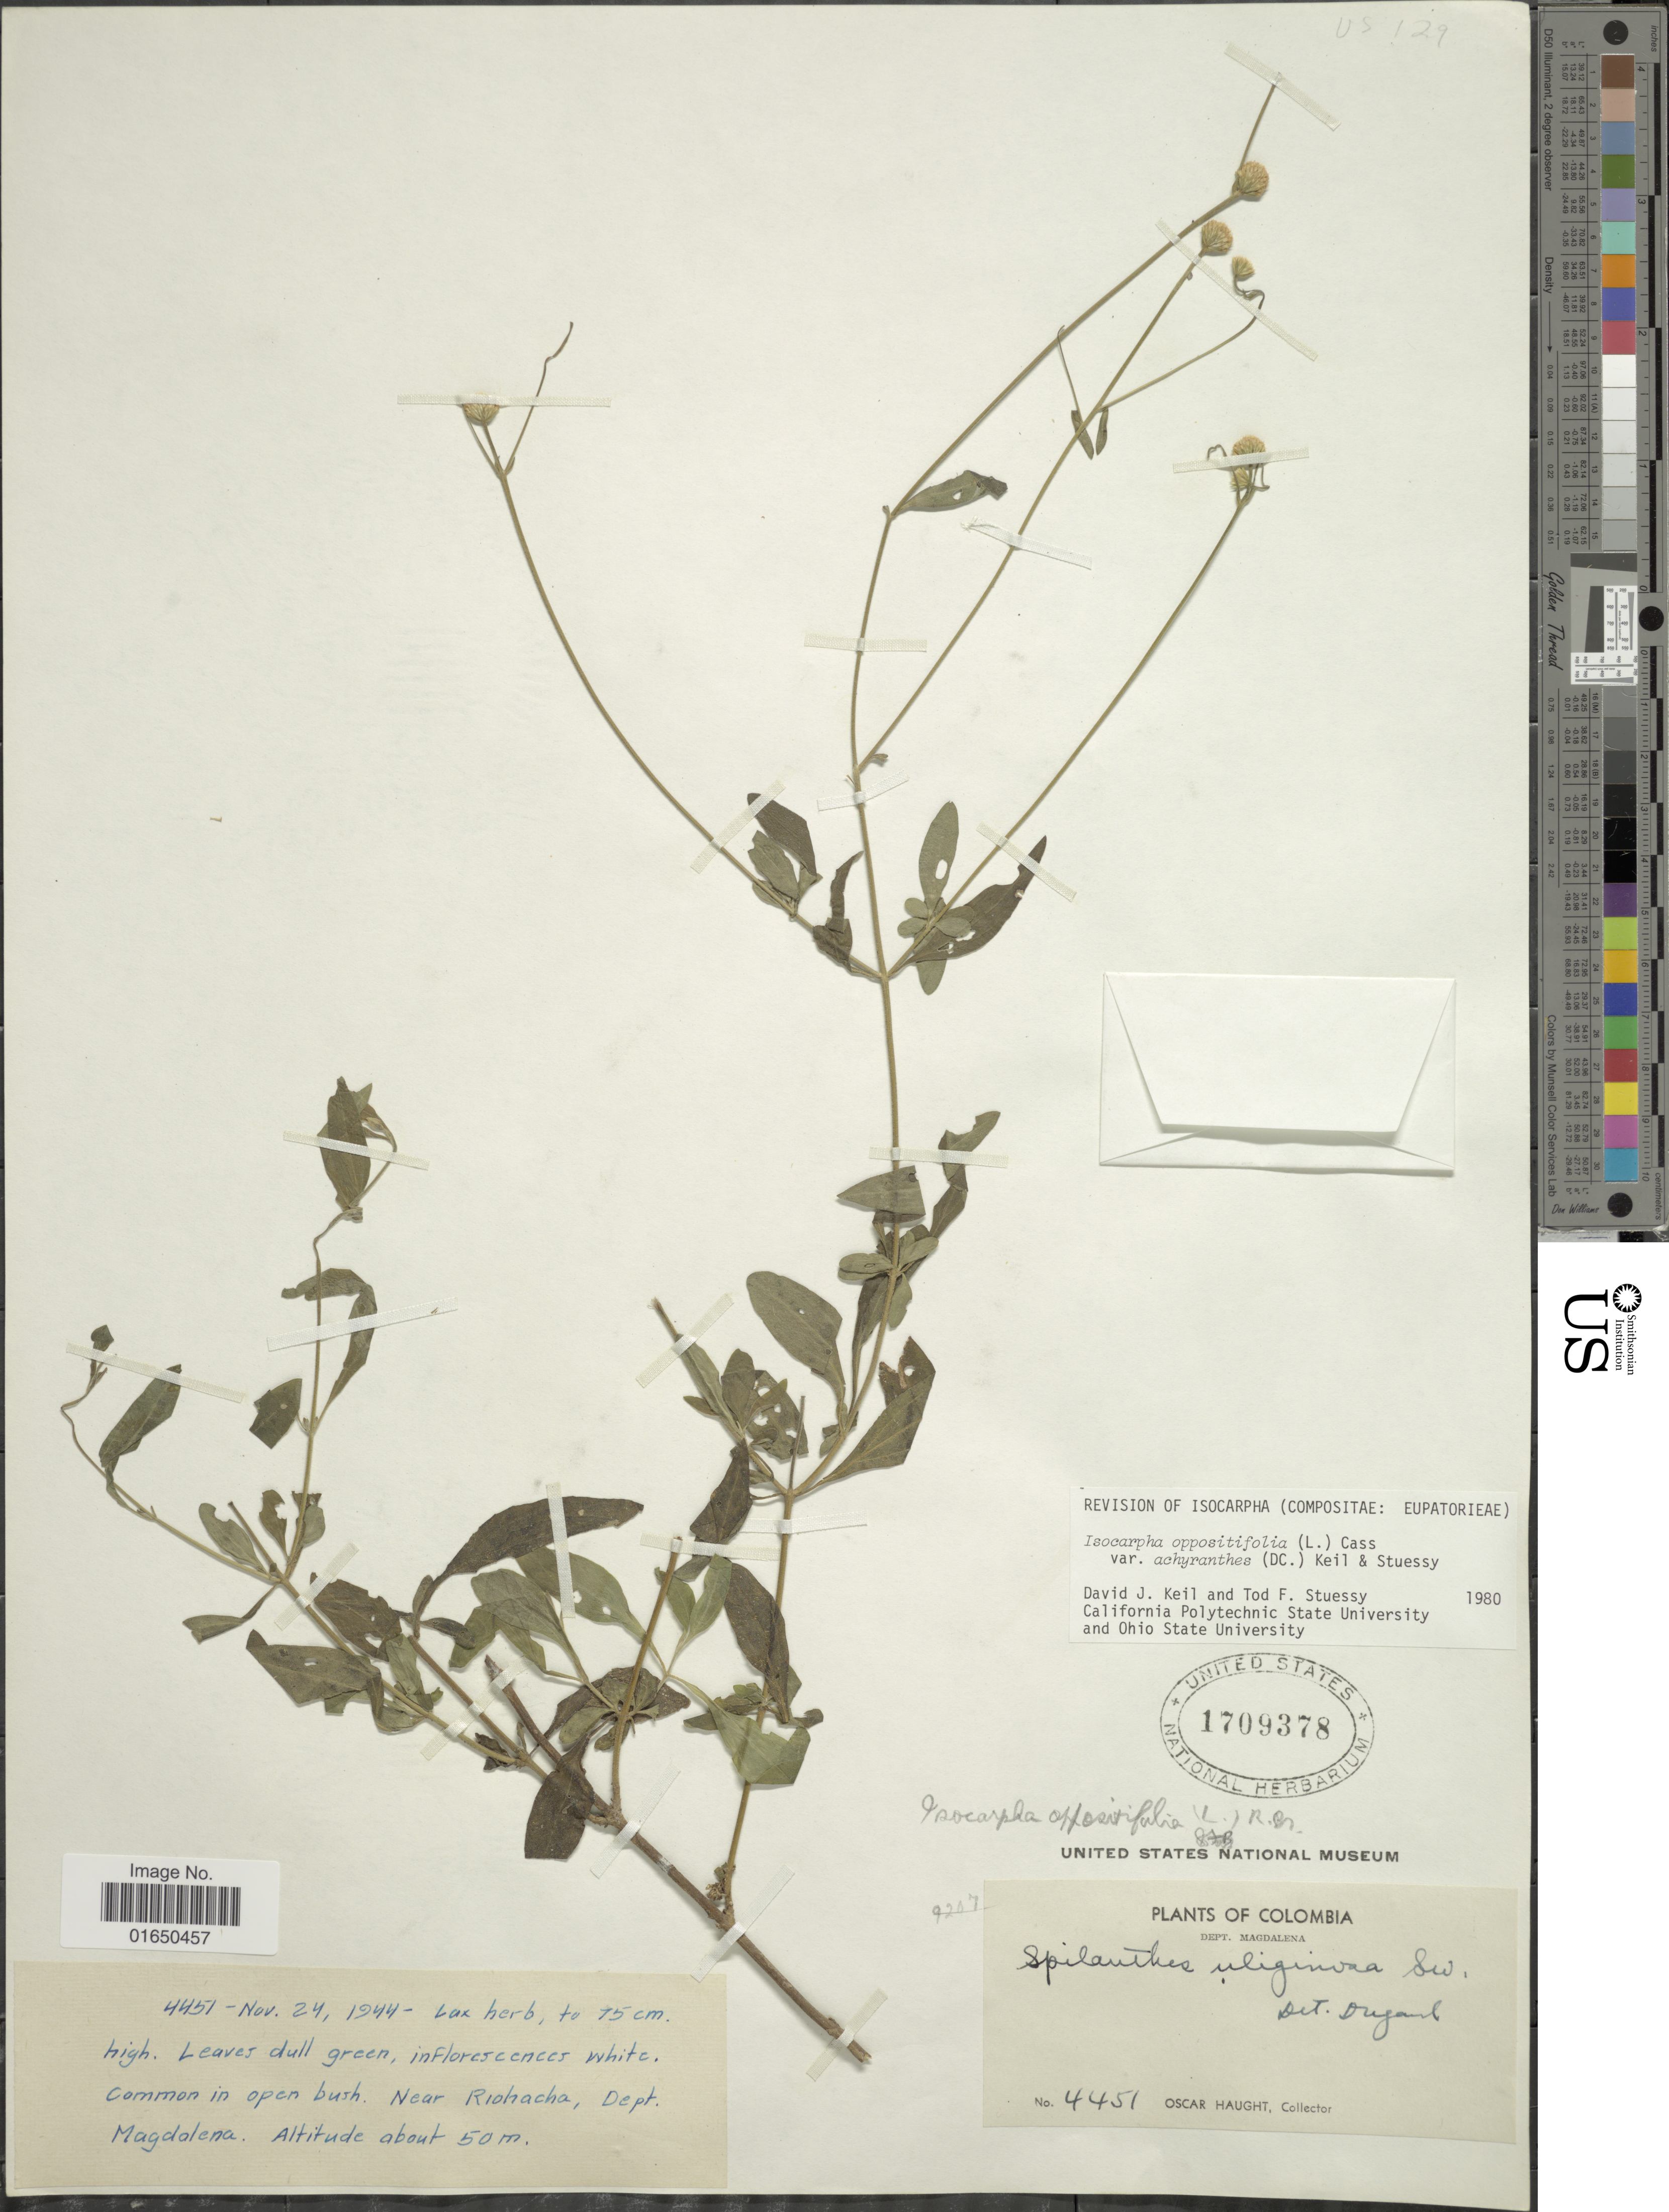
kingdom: Plantae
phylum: Tracheophyta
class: Magnoliopsida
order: Asterales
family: Asteraceae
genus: Isocarpha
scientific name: Isocarpha oppositifolia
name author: (L.) Cass.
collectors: O. L. Haught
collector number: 4451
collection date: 1944-11-24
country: Colombia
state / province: Magdalena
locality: Dept. Magdalena, Near Riohacha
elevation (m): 50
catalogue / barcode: US 1709378